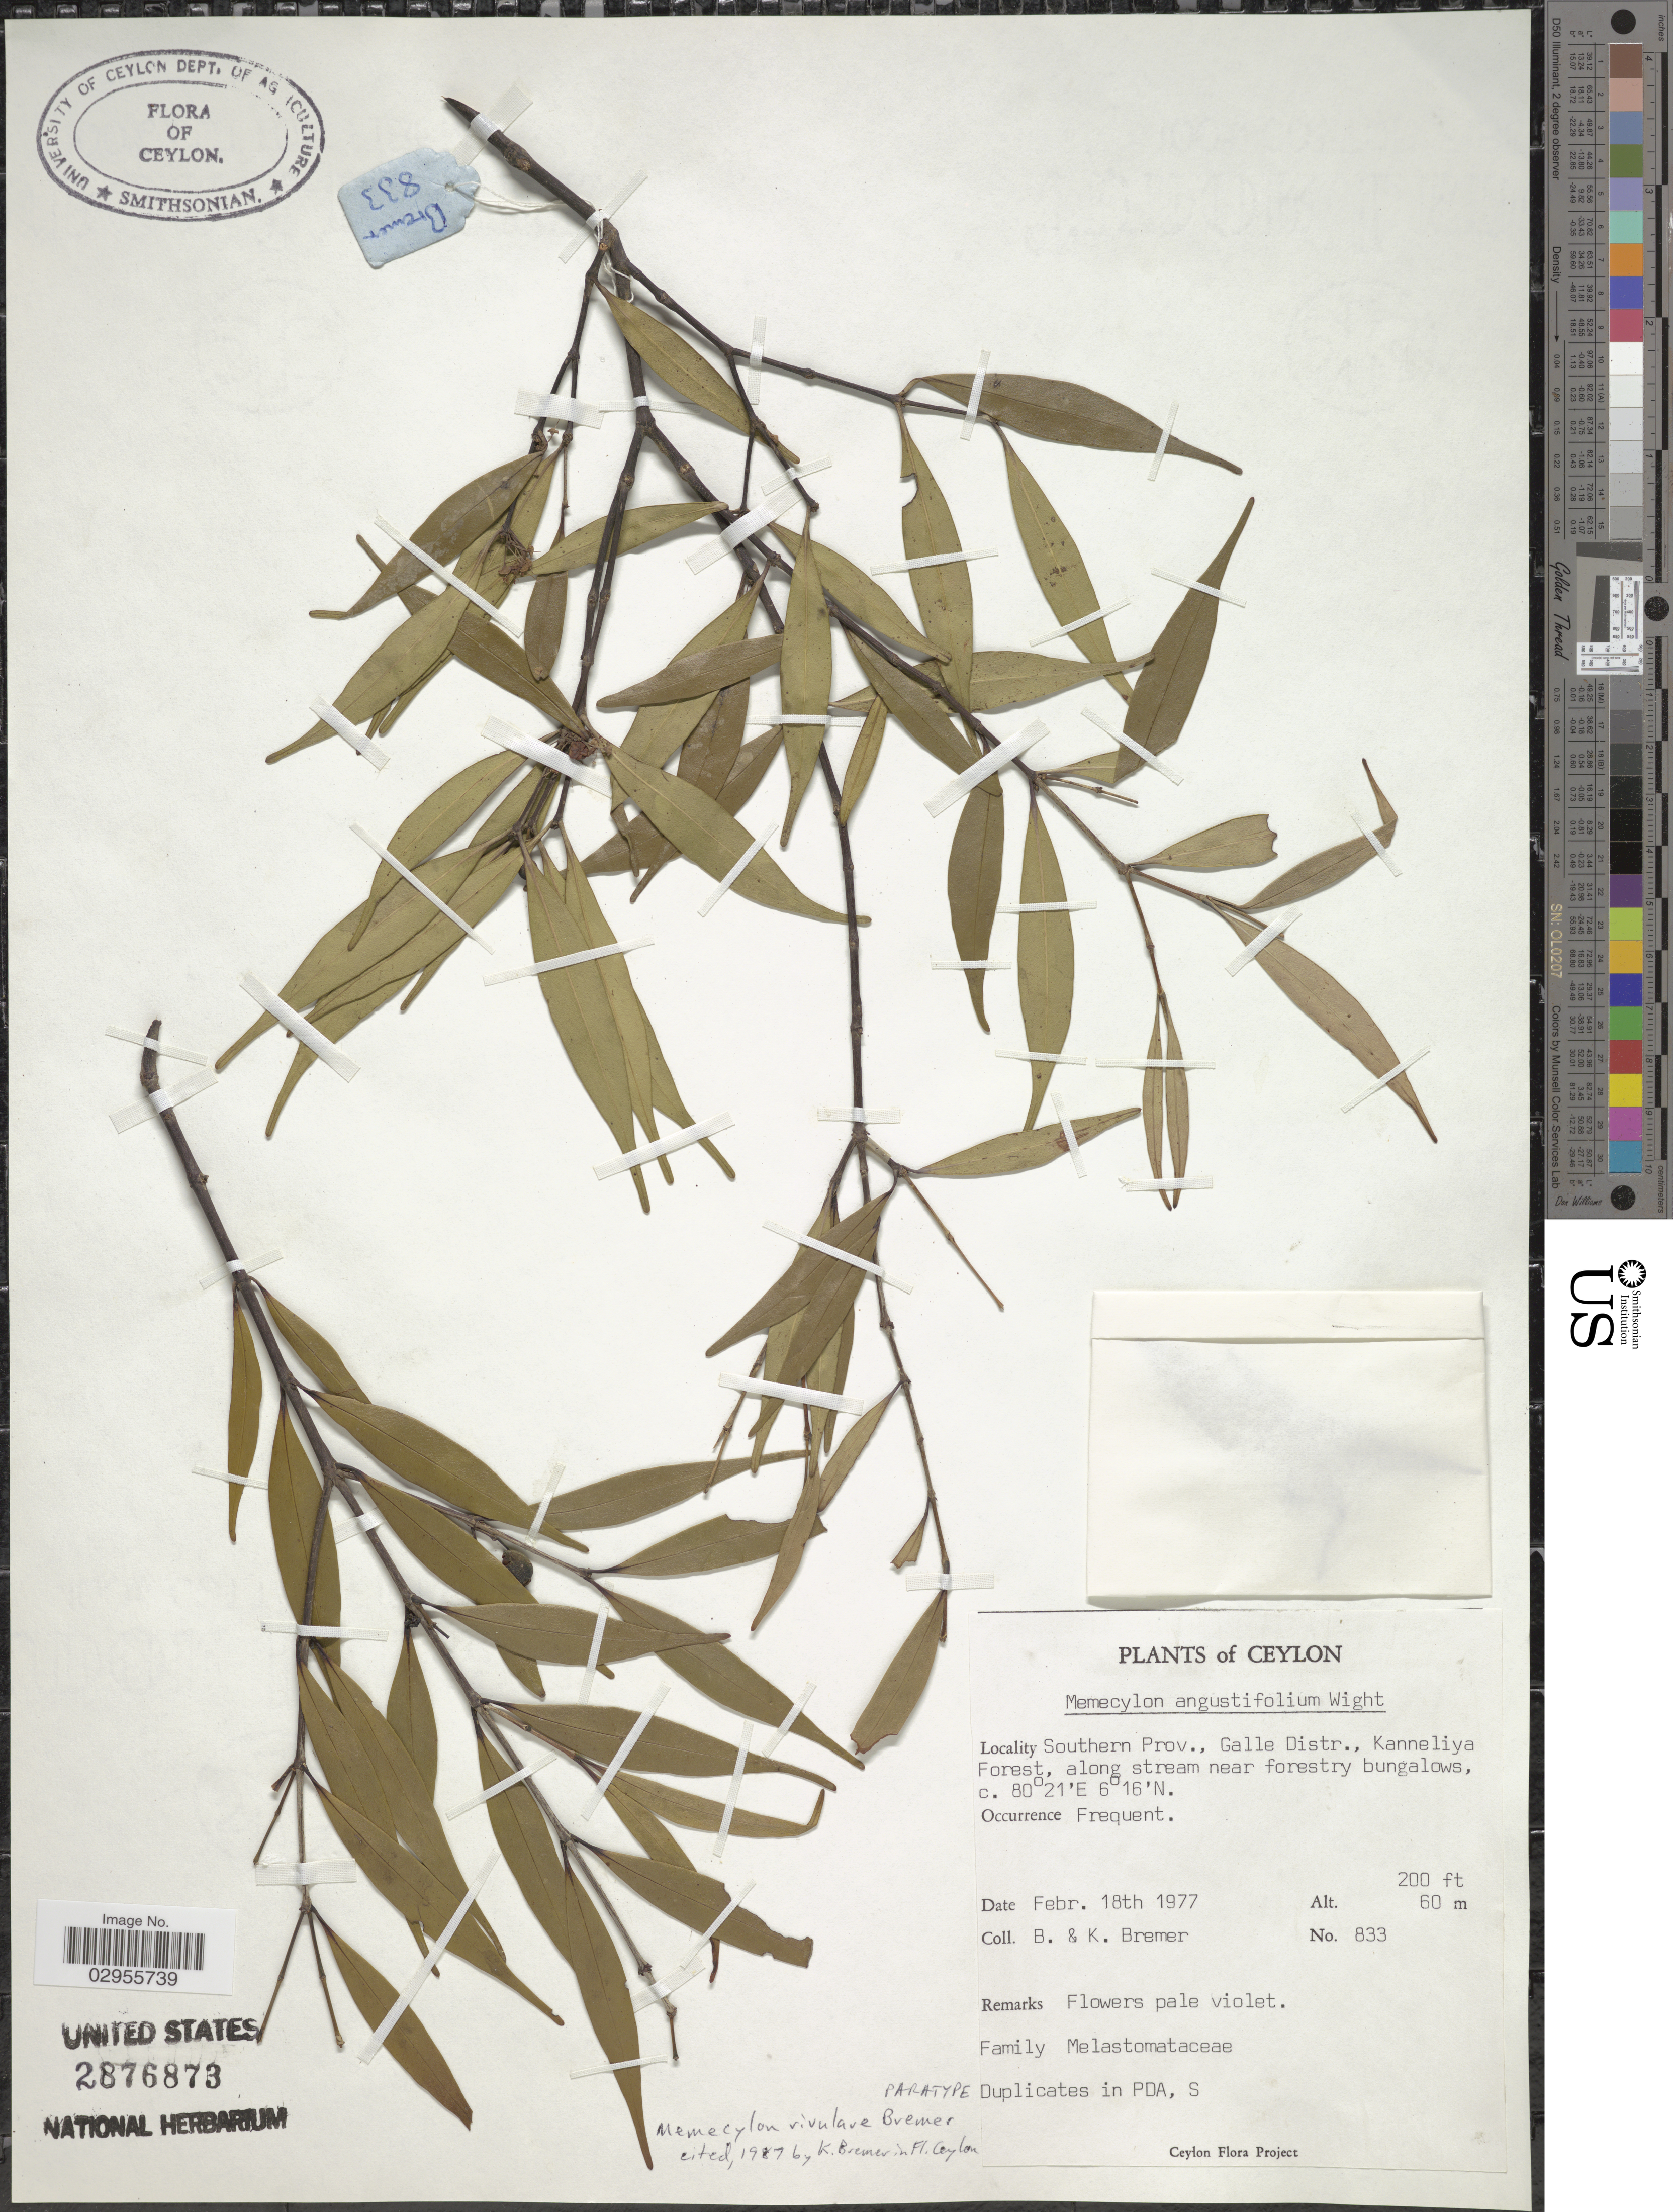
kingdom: Plantae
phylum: Tracheophyta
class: Magnoliopsida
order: Myrtales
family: Melastomataceae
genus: Memecylon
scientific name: Memecylon rivulare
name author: K. Bremer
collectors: B. Bremer & K. Bremer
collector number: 833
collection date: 1977-02-18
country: Sri Lanka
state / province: Southern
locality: Ceylon. Galle Distr., Kanneliya Forest, along stream near forestry bungalows.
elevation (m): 61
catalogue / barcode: US 2876873